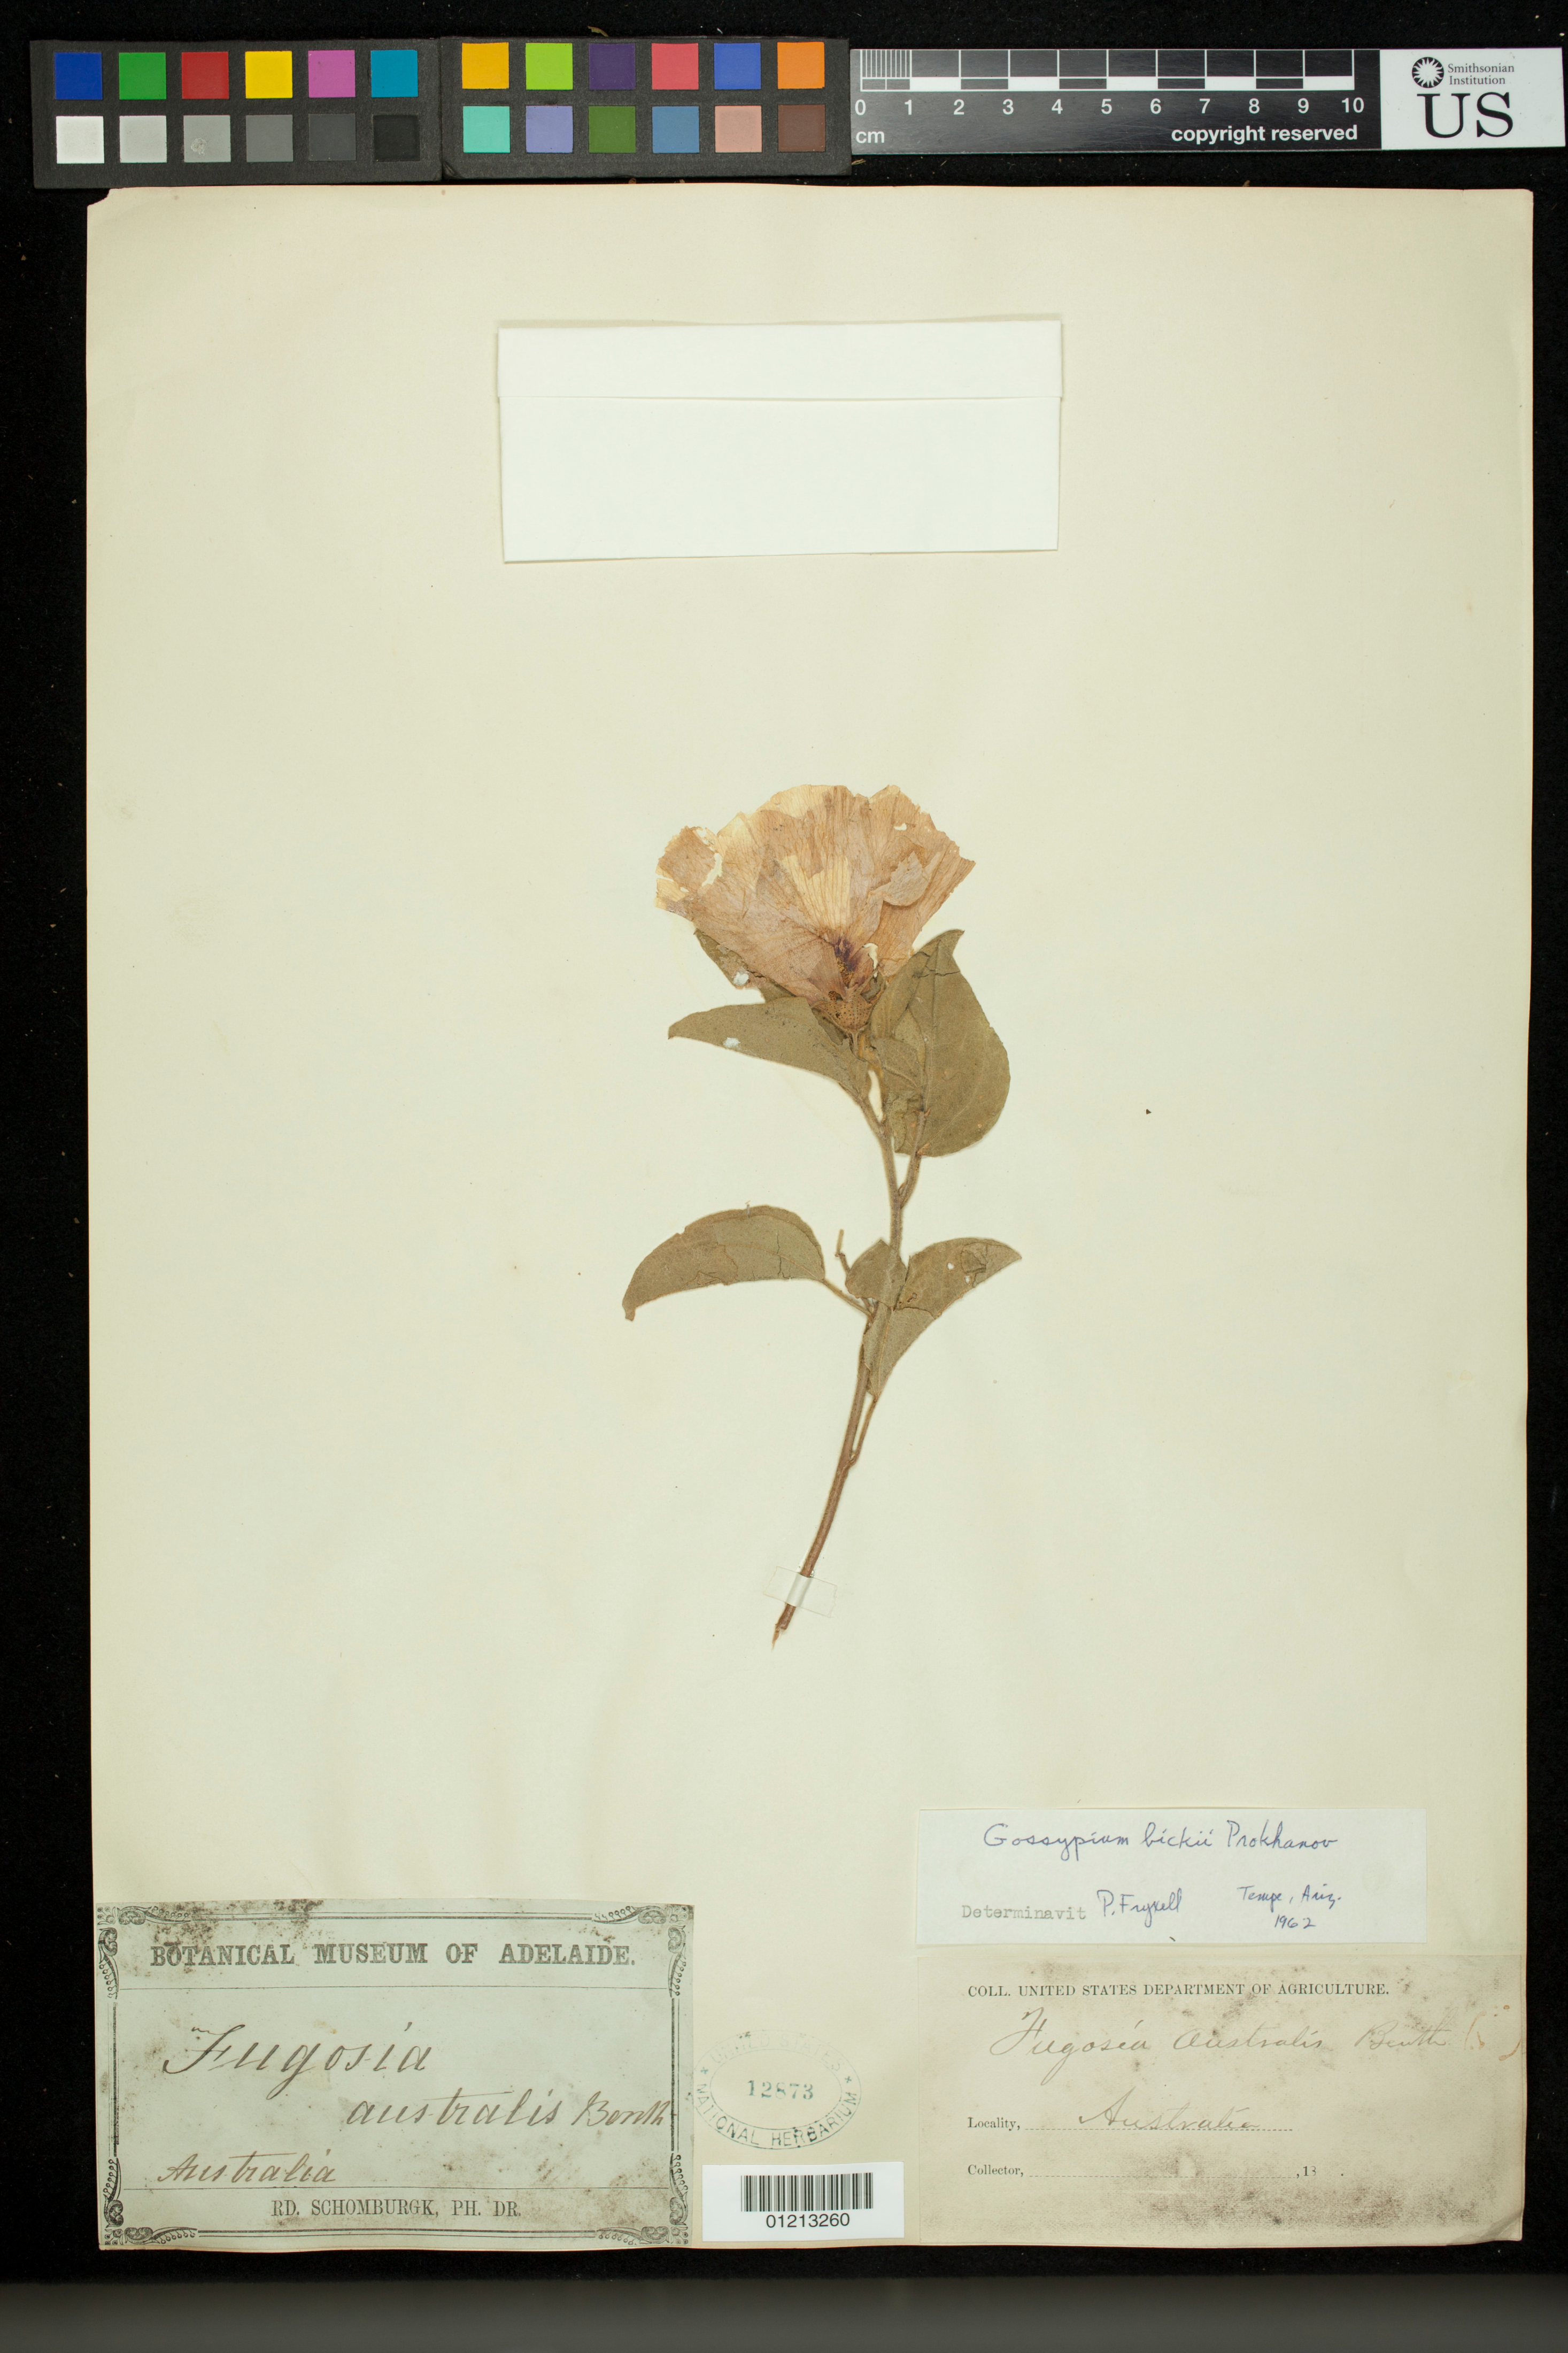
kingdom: Plantae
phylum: Tracheophyta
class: Magnoliopsida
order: Malvales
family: Malvaceae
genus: Gossypium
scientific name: Gossypium bickii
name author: Raf.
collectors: M. R. Schomburgk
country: Australia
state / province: South Australia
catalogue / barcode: US 12873